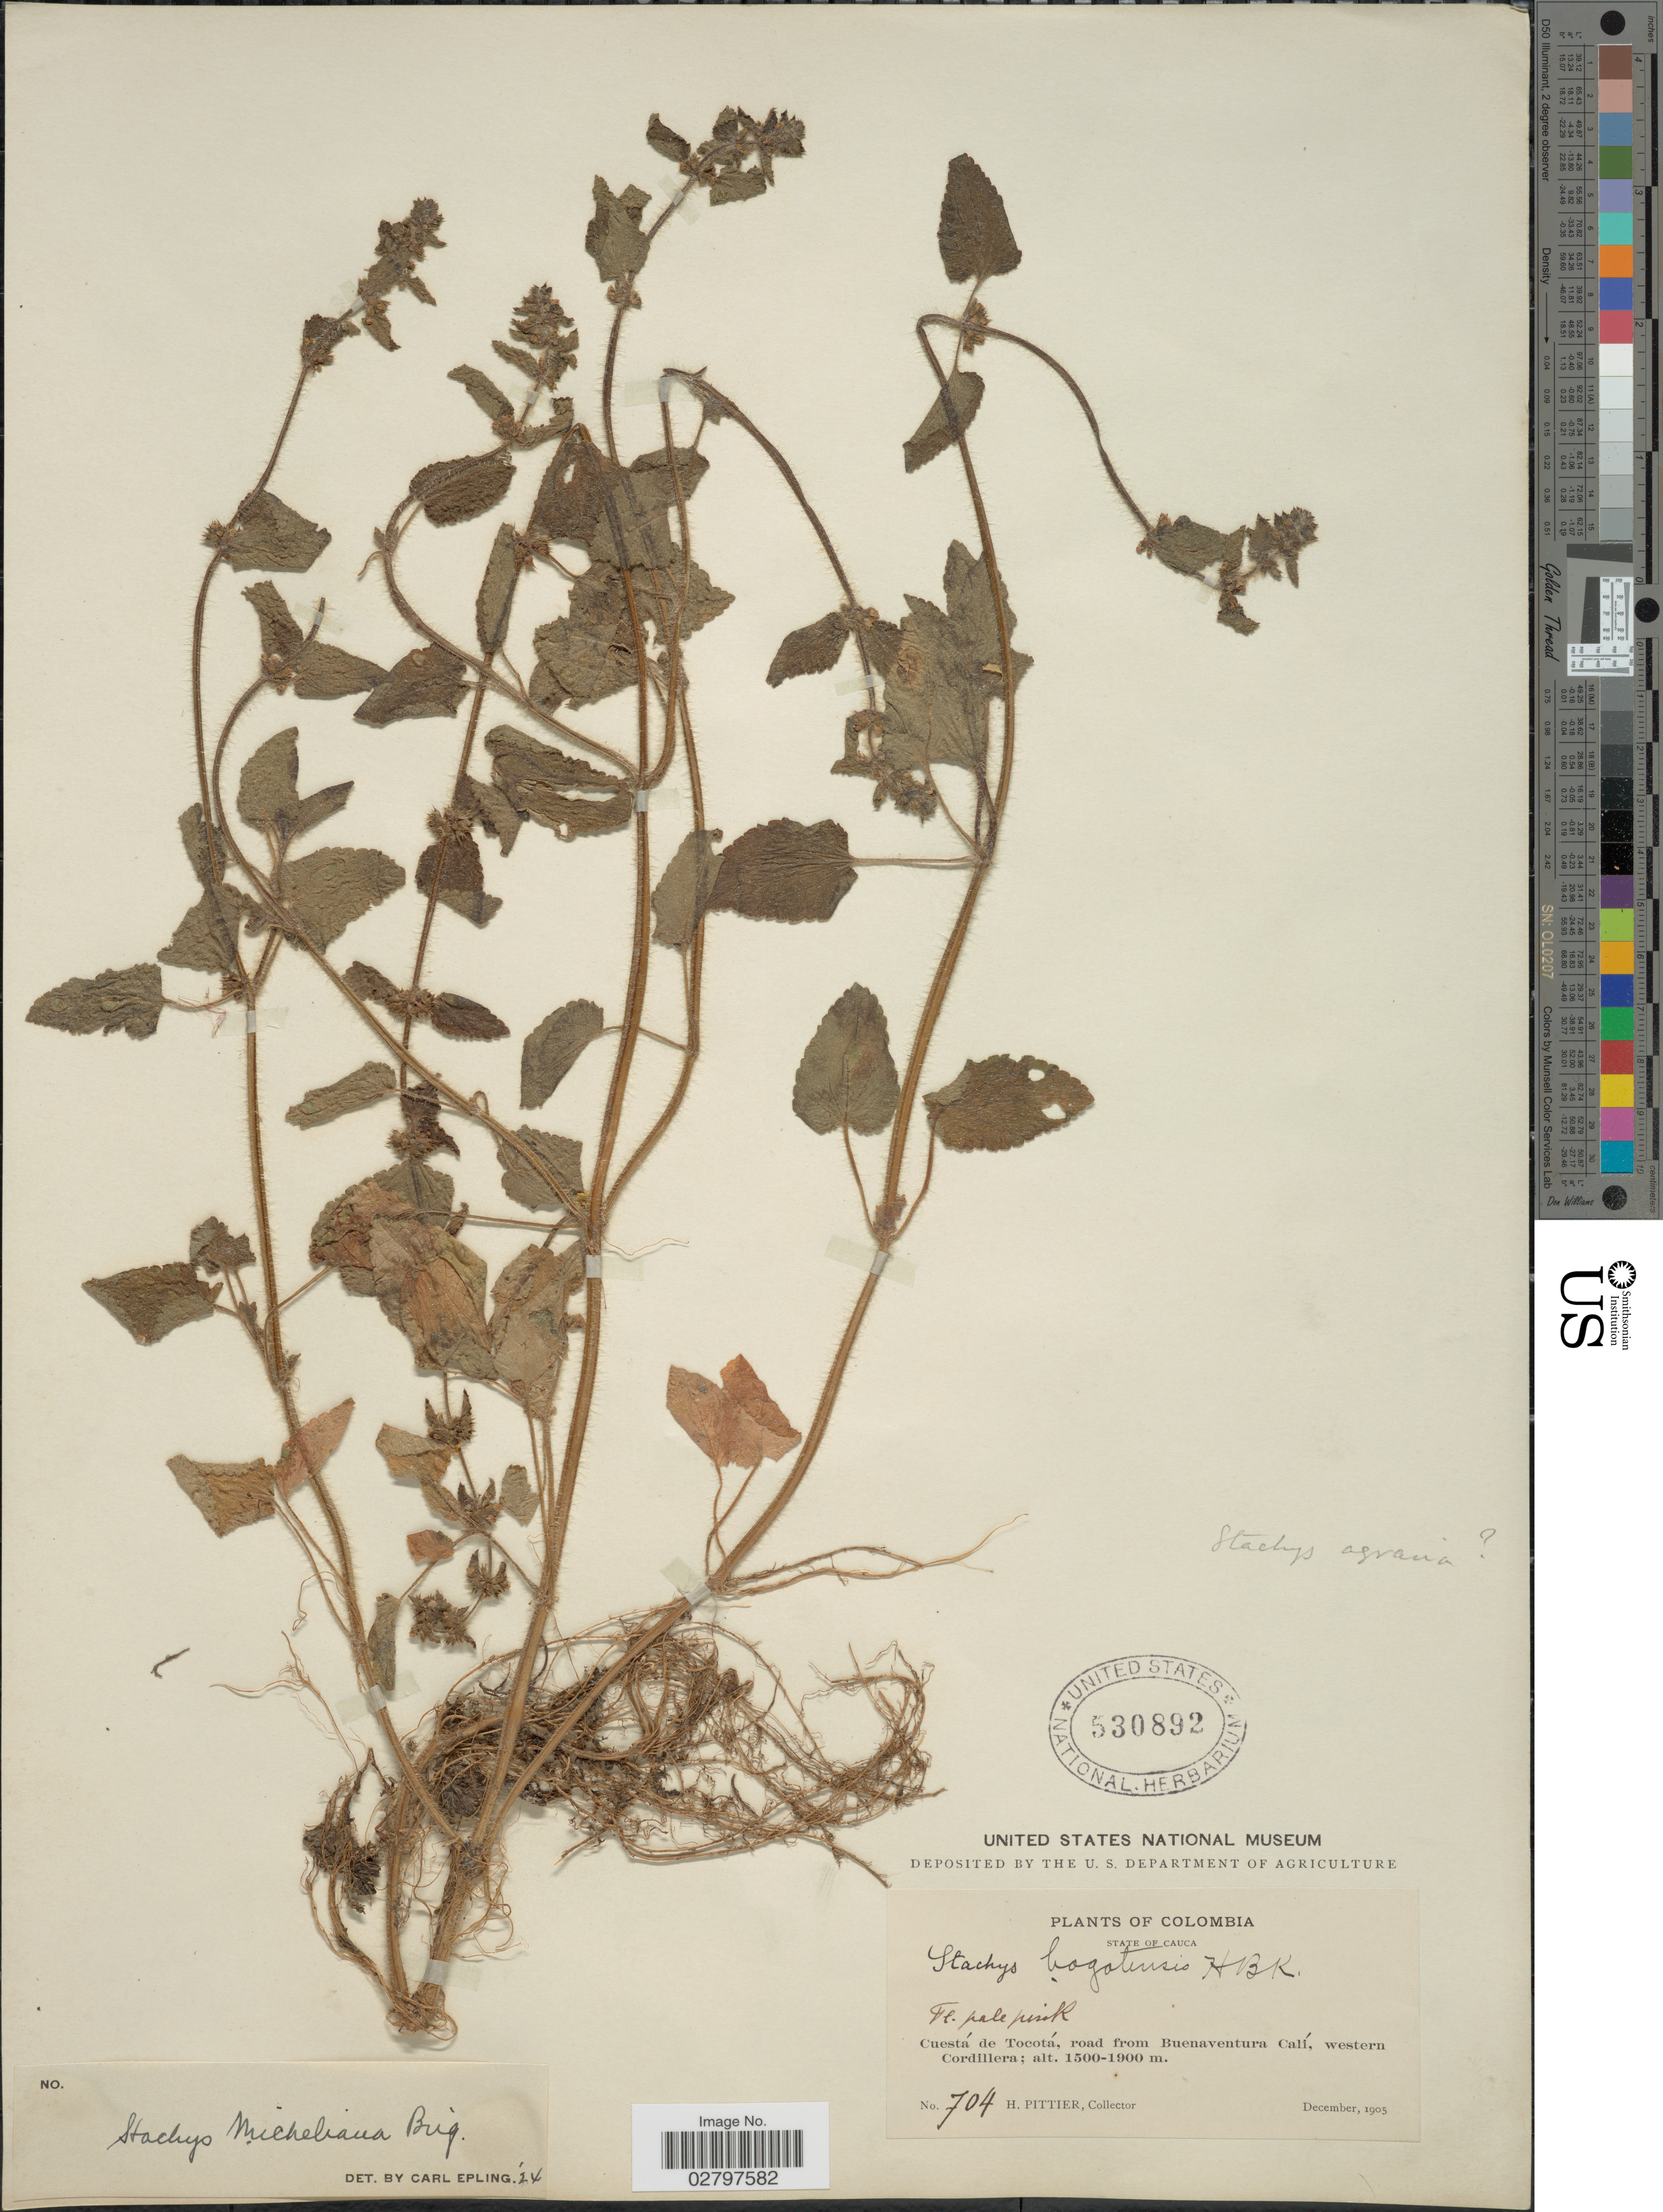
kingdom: Plantae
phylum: Tracheophyta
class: Magnoliopsida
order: Lamiales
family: Lamiaceae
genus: Stachys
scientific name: Stachys micheliana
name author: Briq. ex Micheli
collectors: H. F. Pittier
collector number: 704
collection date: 1905-12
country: Colombia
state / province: Cauca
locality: Cuestá de Tocotá, road from Buenaventura Calí, western Cordillera.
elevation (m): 1500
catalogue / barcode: US 530892